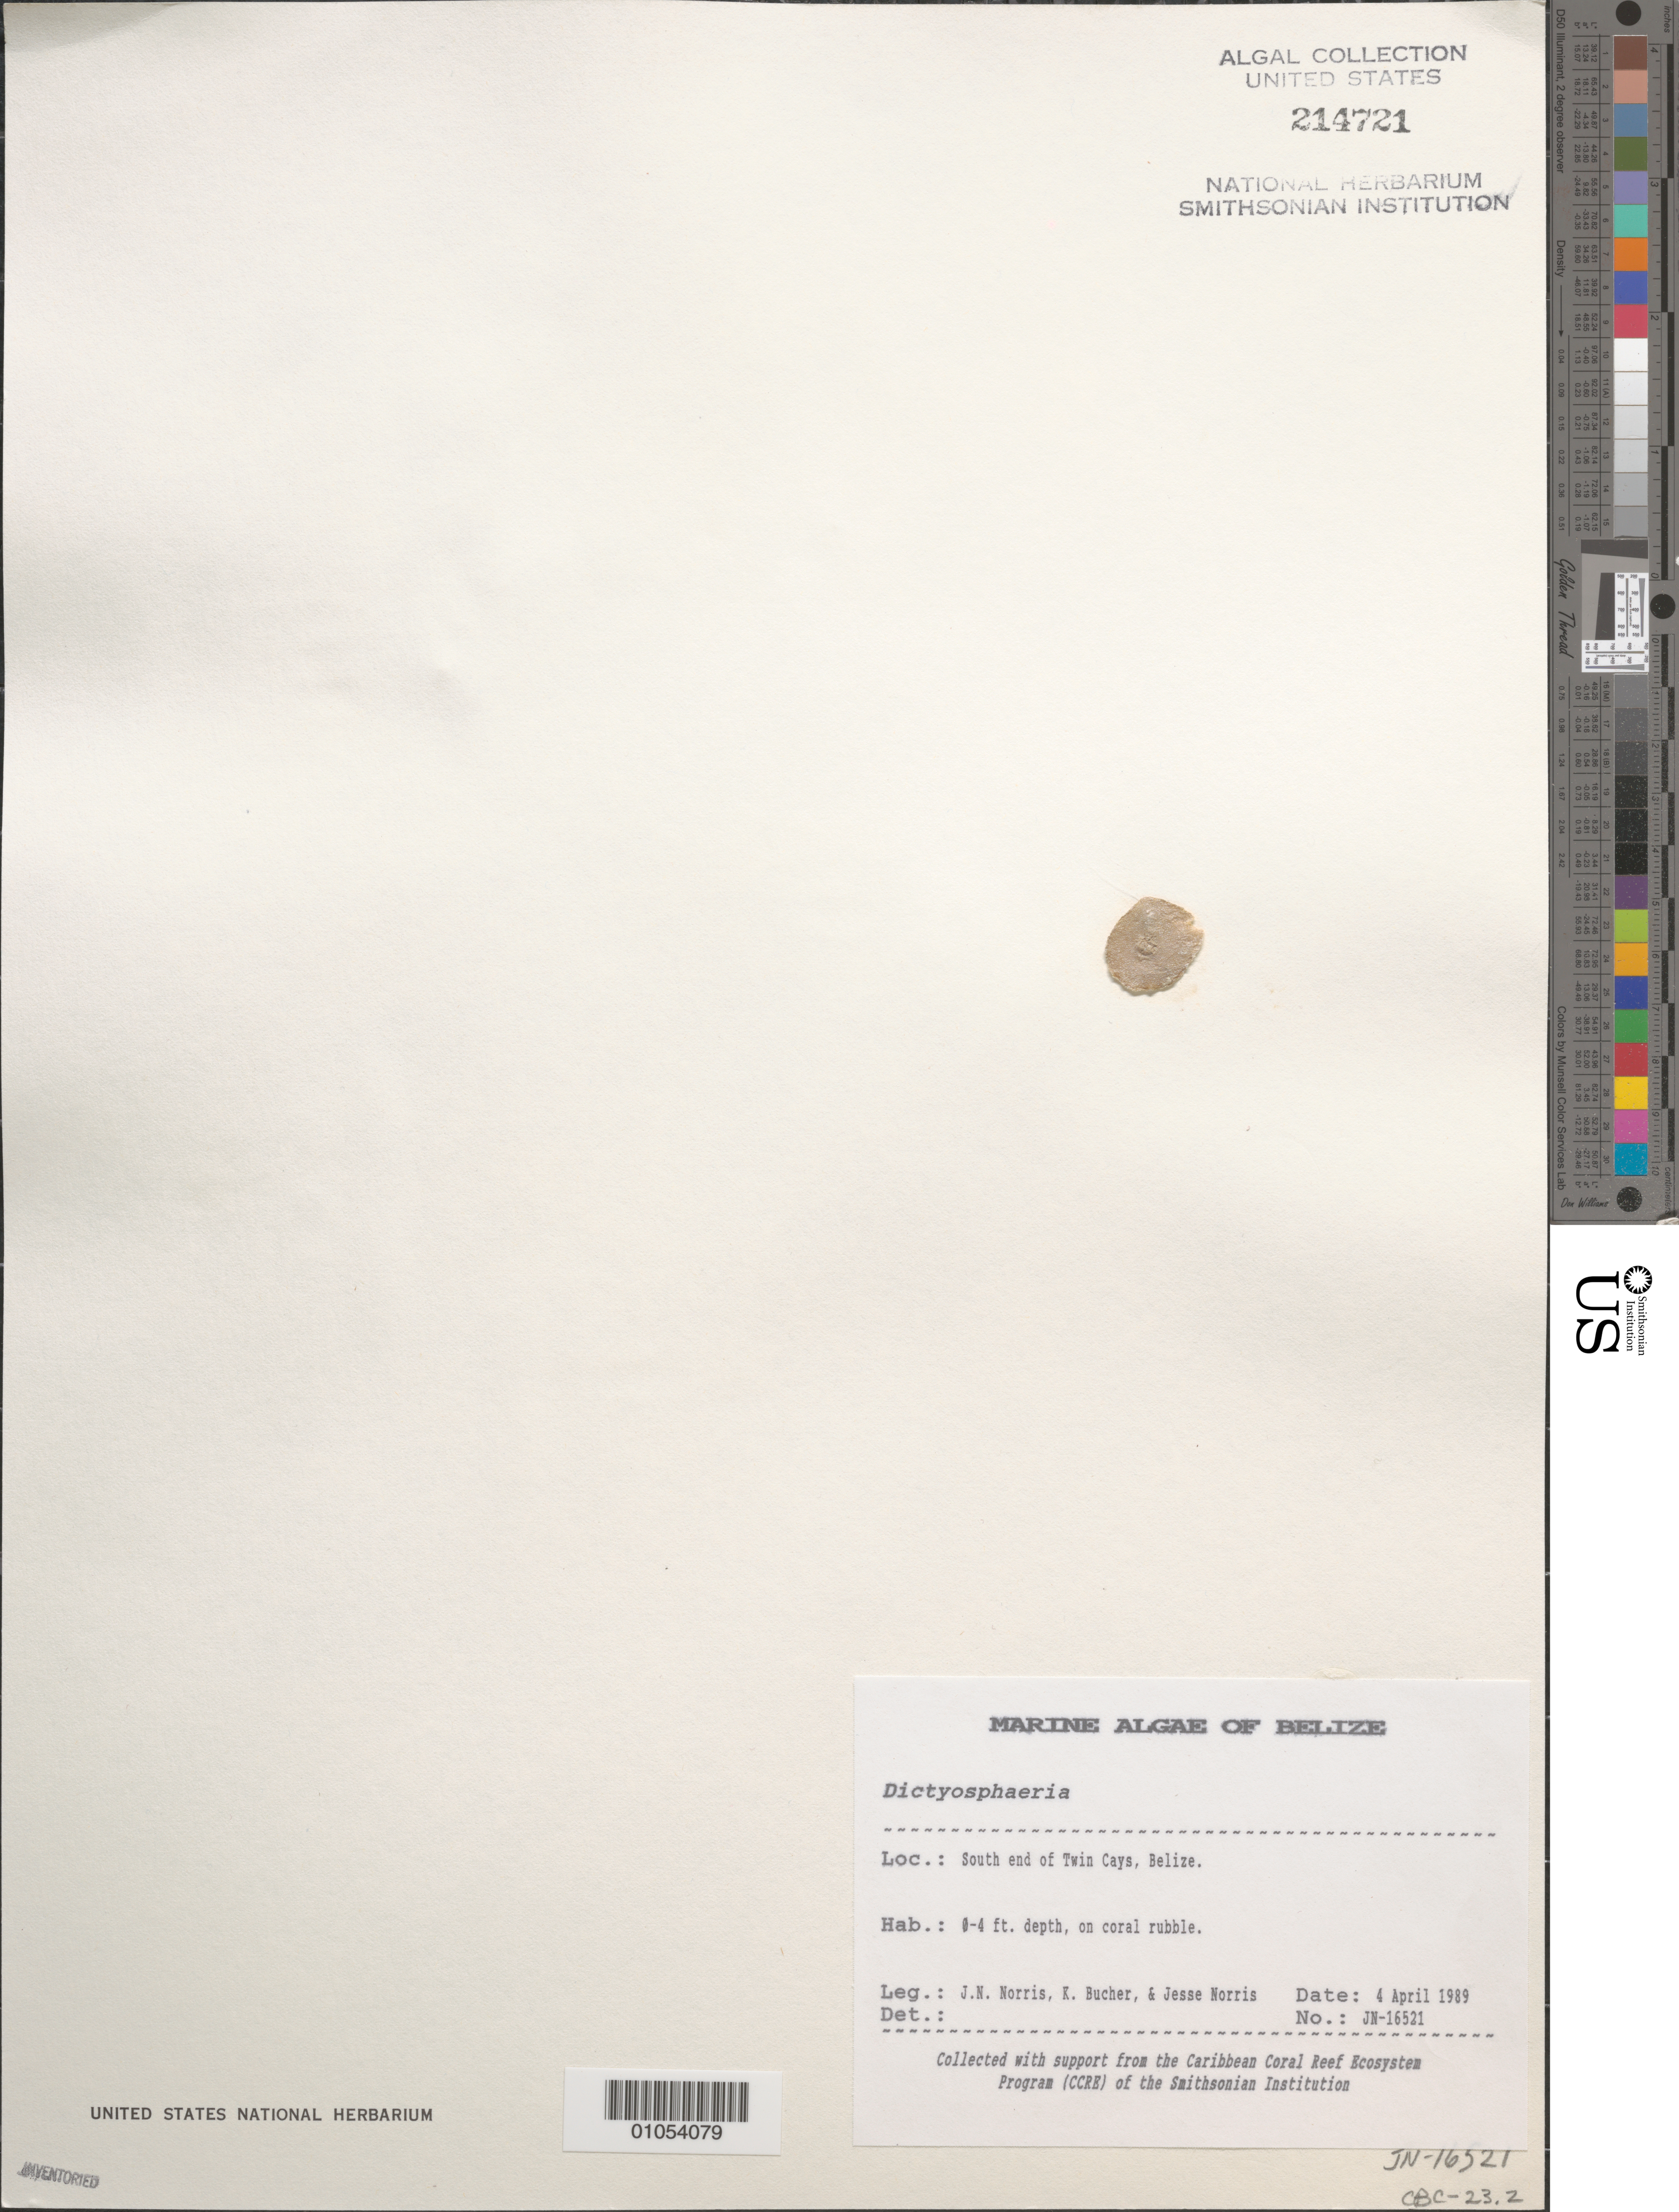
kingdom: Plantae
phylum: Chlorophyta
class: Ulvophyceae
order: Siphonocladales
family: Siphonocladaceae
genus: Dictyosphaeria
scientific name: Dictyosphaeria sp.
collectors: J. N. Norris, K. E. Bucher & J. A. Norris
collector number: JN-16521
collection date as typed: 04 Apr 1989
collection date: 1989-04-04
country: Belize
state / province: Stann Creek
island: Twin Cays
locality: South end of Twin Cays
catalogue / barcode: US 214721